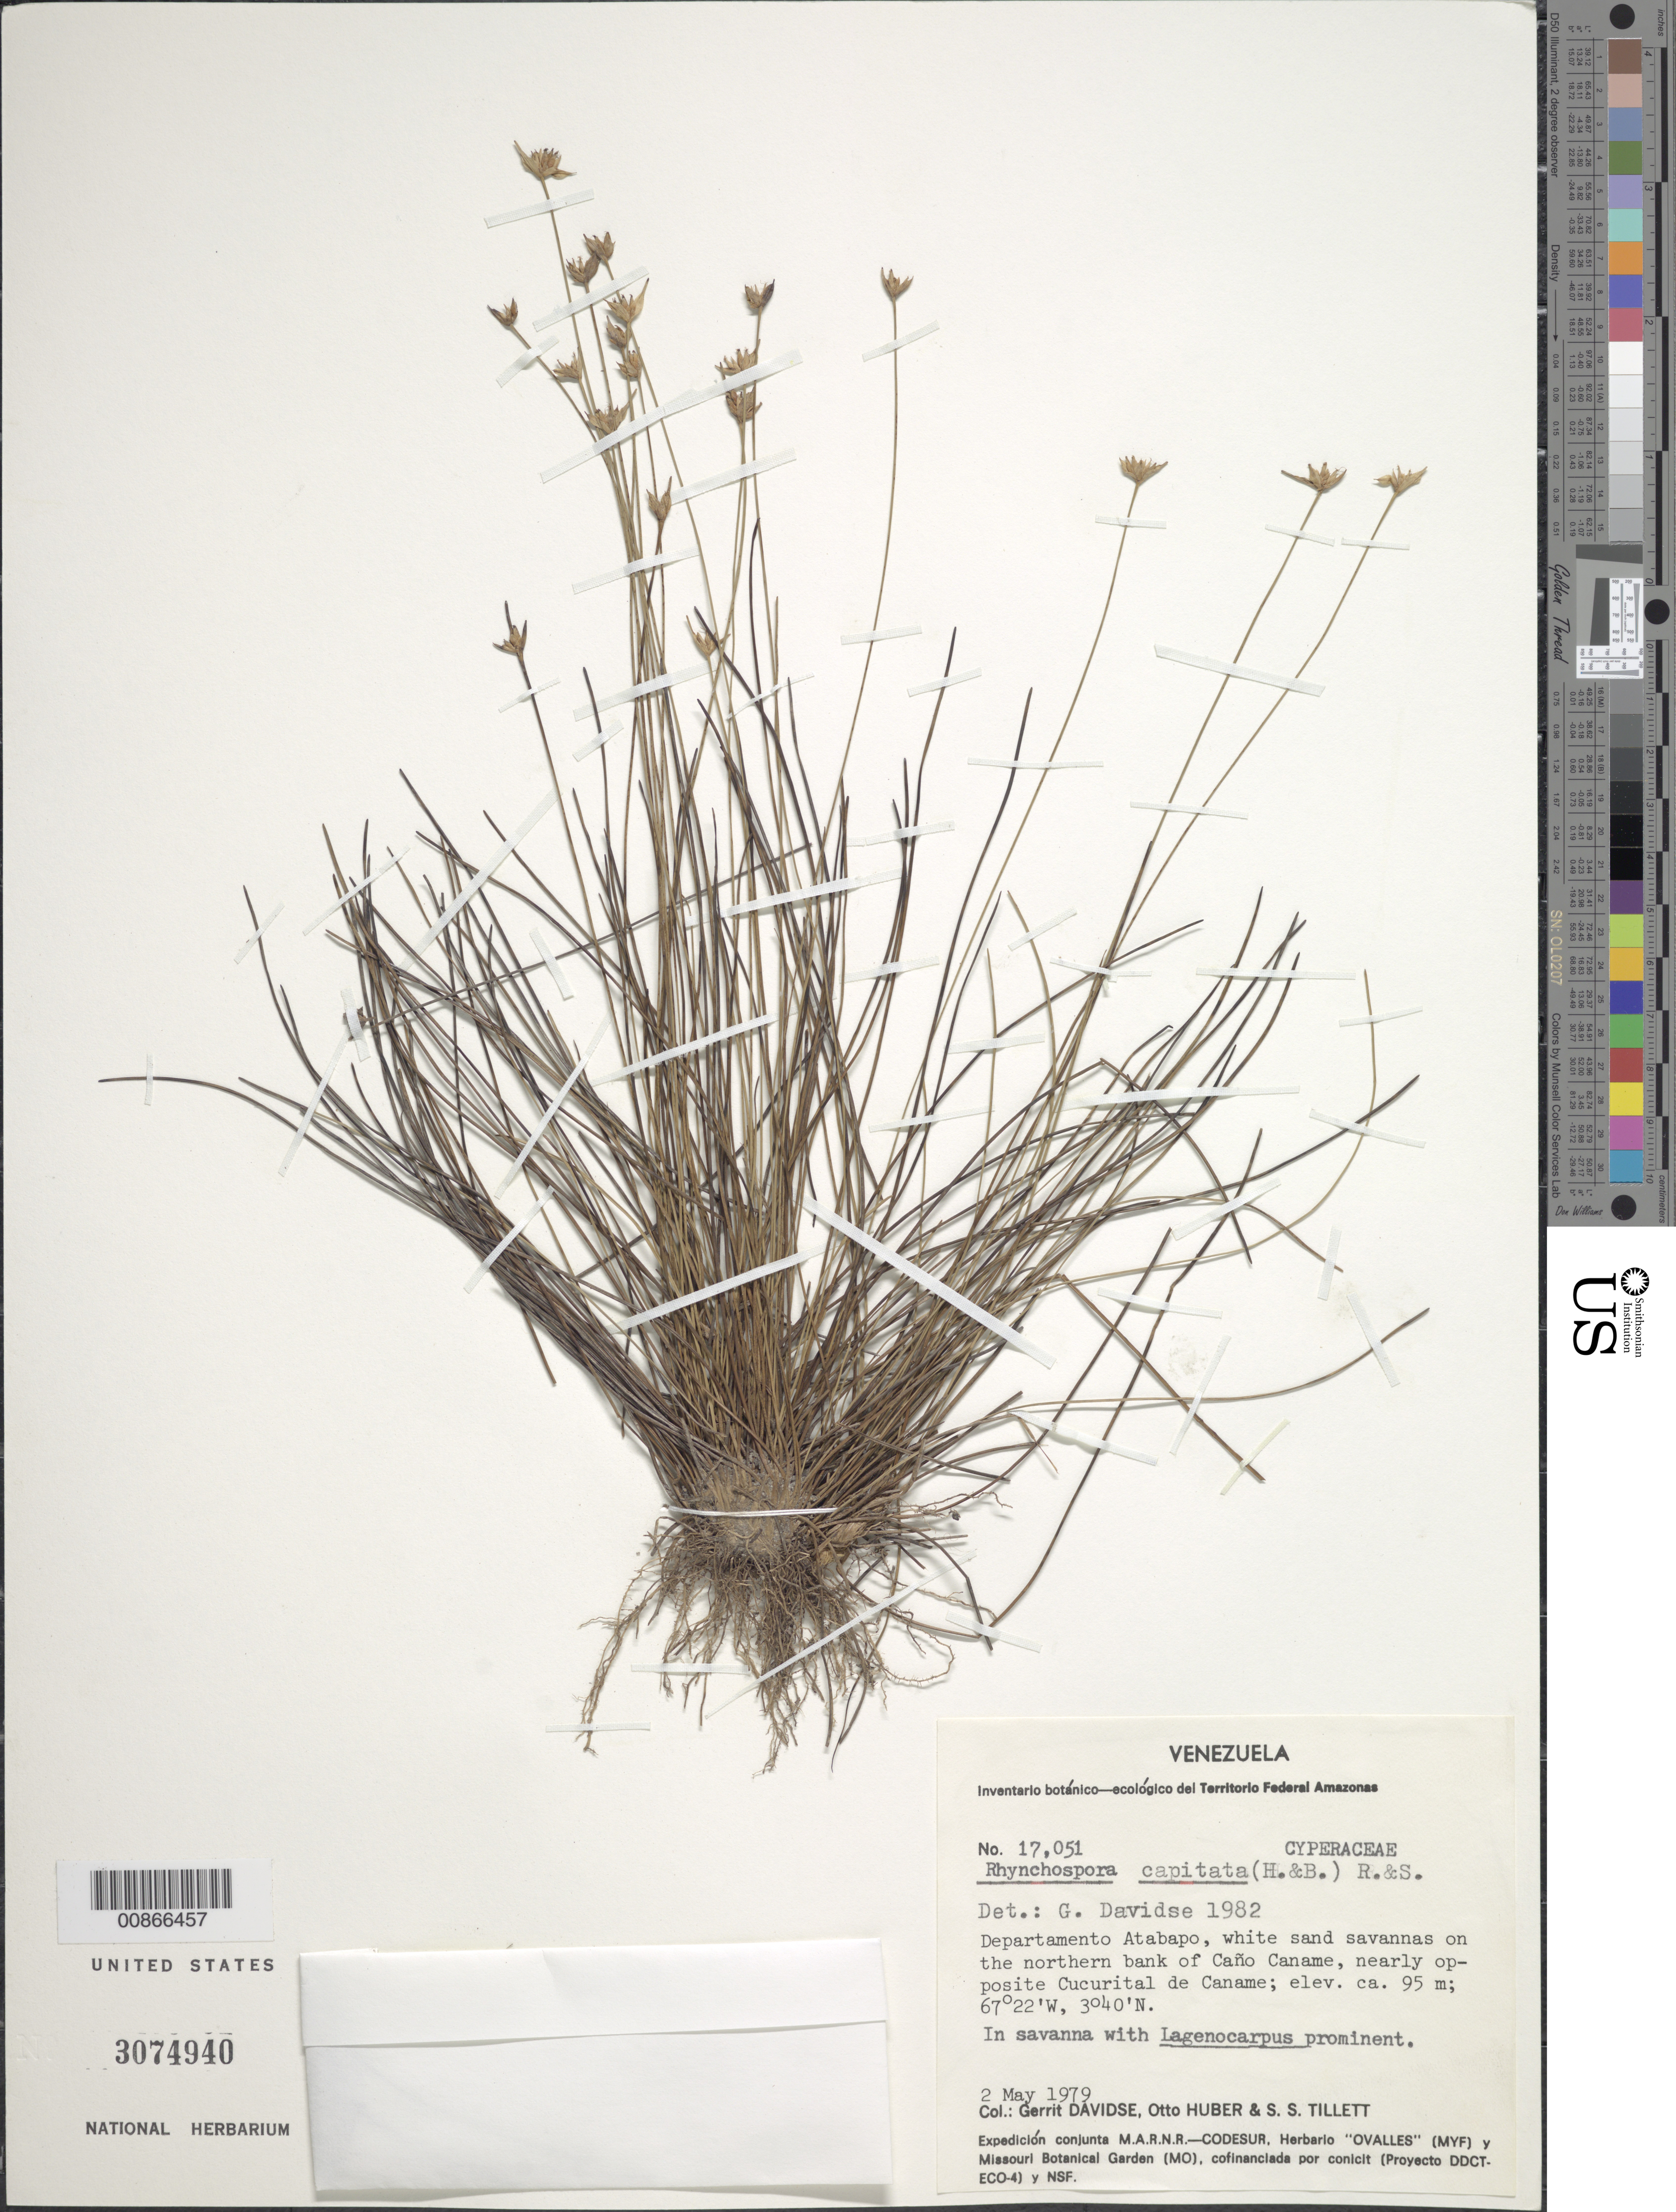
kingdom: Plantae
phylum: Tracheophyta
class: Liliopsida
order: Poales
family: Cyperaceae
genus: Rhynchospora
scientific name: Rhynchospora capitata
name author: (Kunth) Roem. & Schult.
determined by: Davidse, Gerrit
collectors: G. Davidse, O. Huber & S. S. Tillett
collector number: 17051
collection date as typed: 2-May-79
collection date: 1979-05-02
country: Venezuela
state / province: Amazonas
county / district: Atabapo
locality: Caño Caname, opposite Cucurital de Caname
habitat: Savanna, with Lagenocarpus prominent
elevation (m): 95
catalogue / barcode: US 3074940